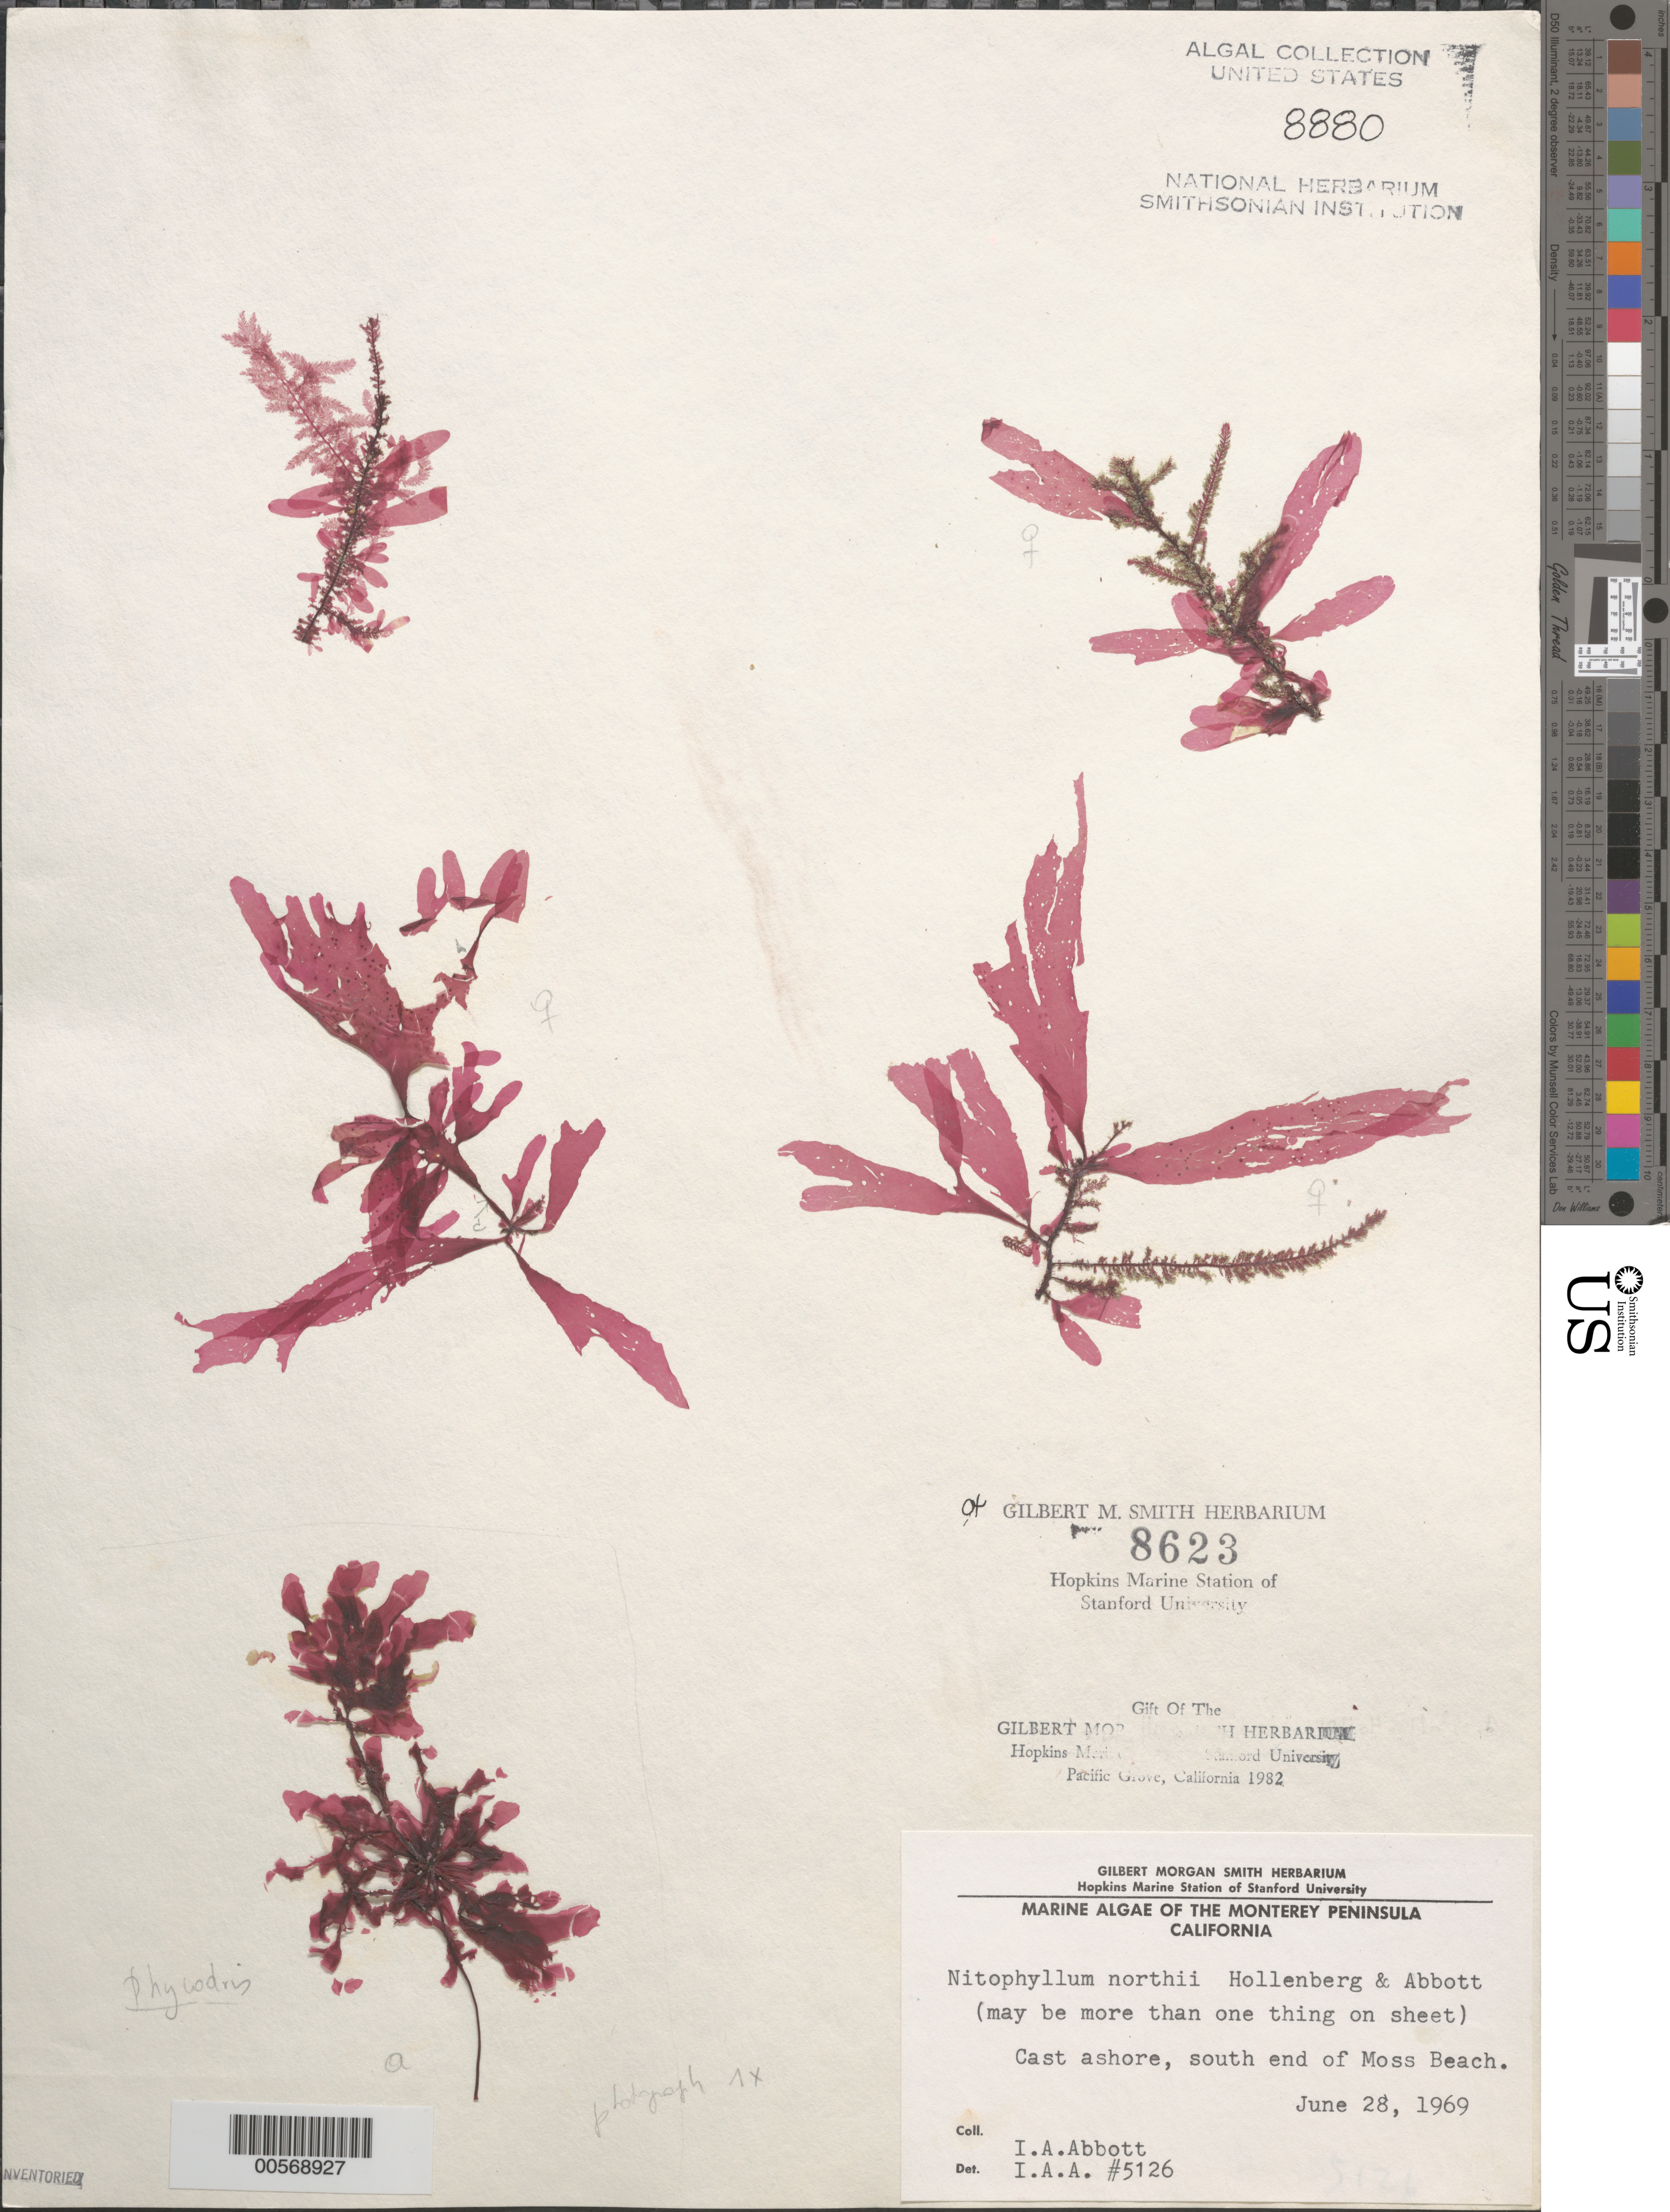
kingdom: Plantae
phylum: Rhodophyta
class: Florideophyceae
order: Ceramiales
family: Delesseriaceae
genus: Nitophyllum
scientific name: Nitophyllum northii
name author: Hollenb. & I.A. Abbott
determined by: Abbott, Isabella A.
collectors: I. A. Abbott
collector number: IAA 5126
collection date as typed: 28 Jun 1969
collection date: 1969-06-28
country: United States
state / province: California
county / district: Monterey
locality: Moss Beach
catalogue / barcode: US 8880